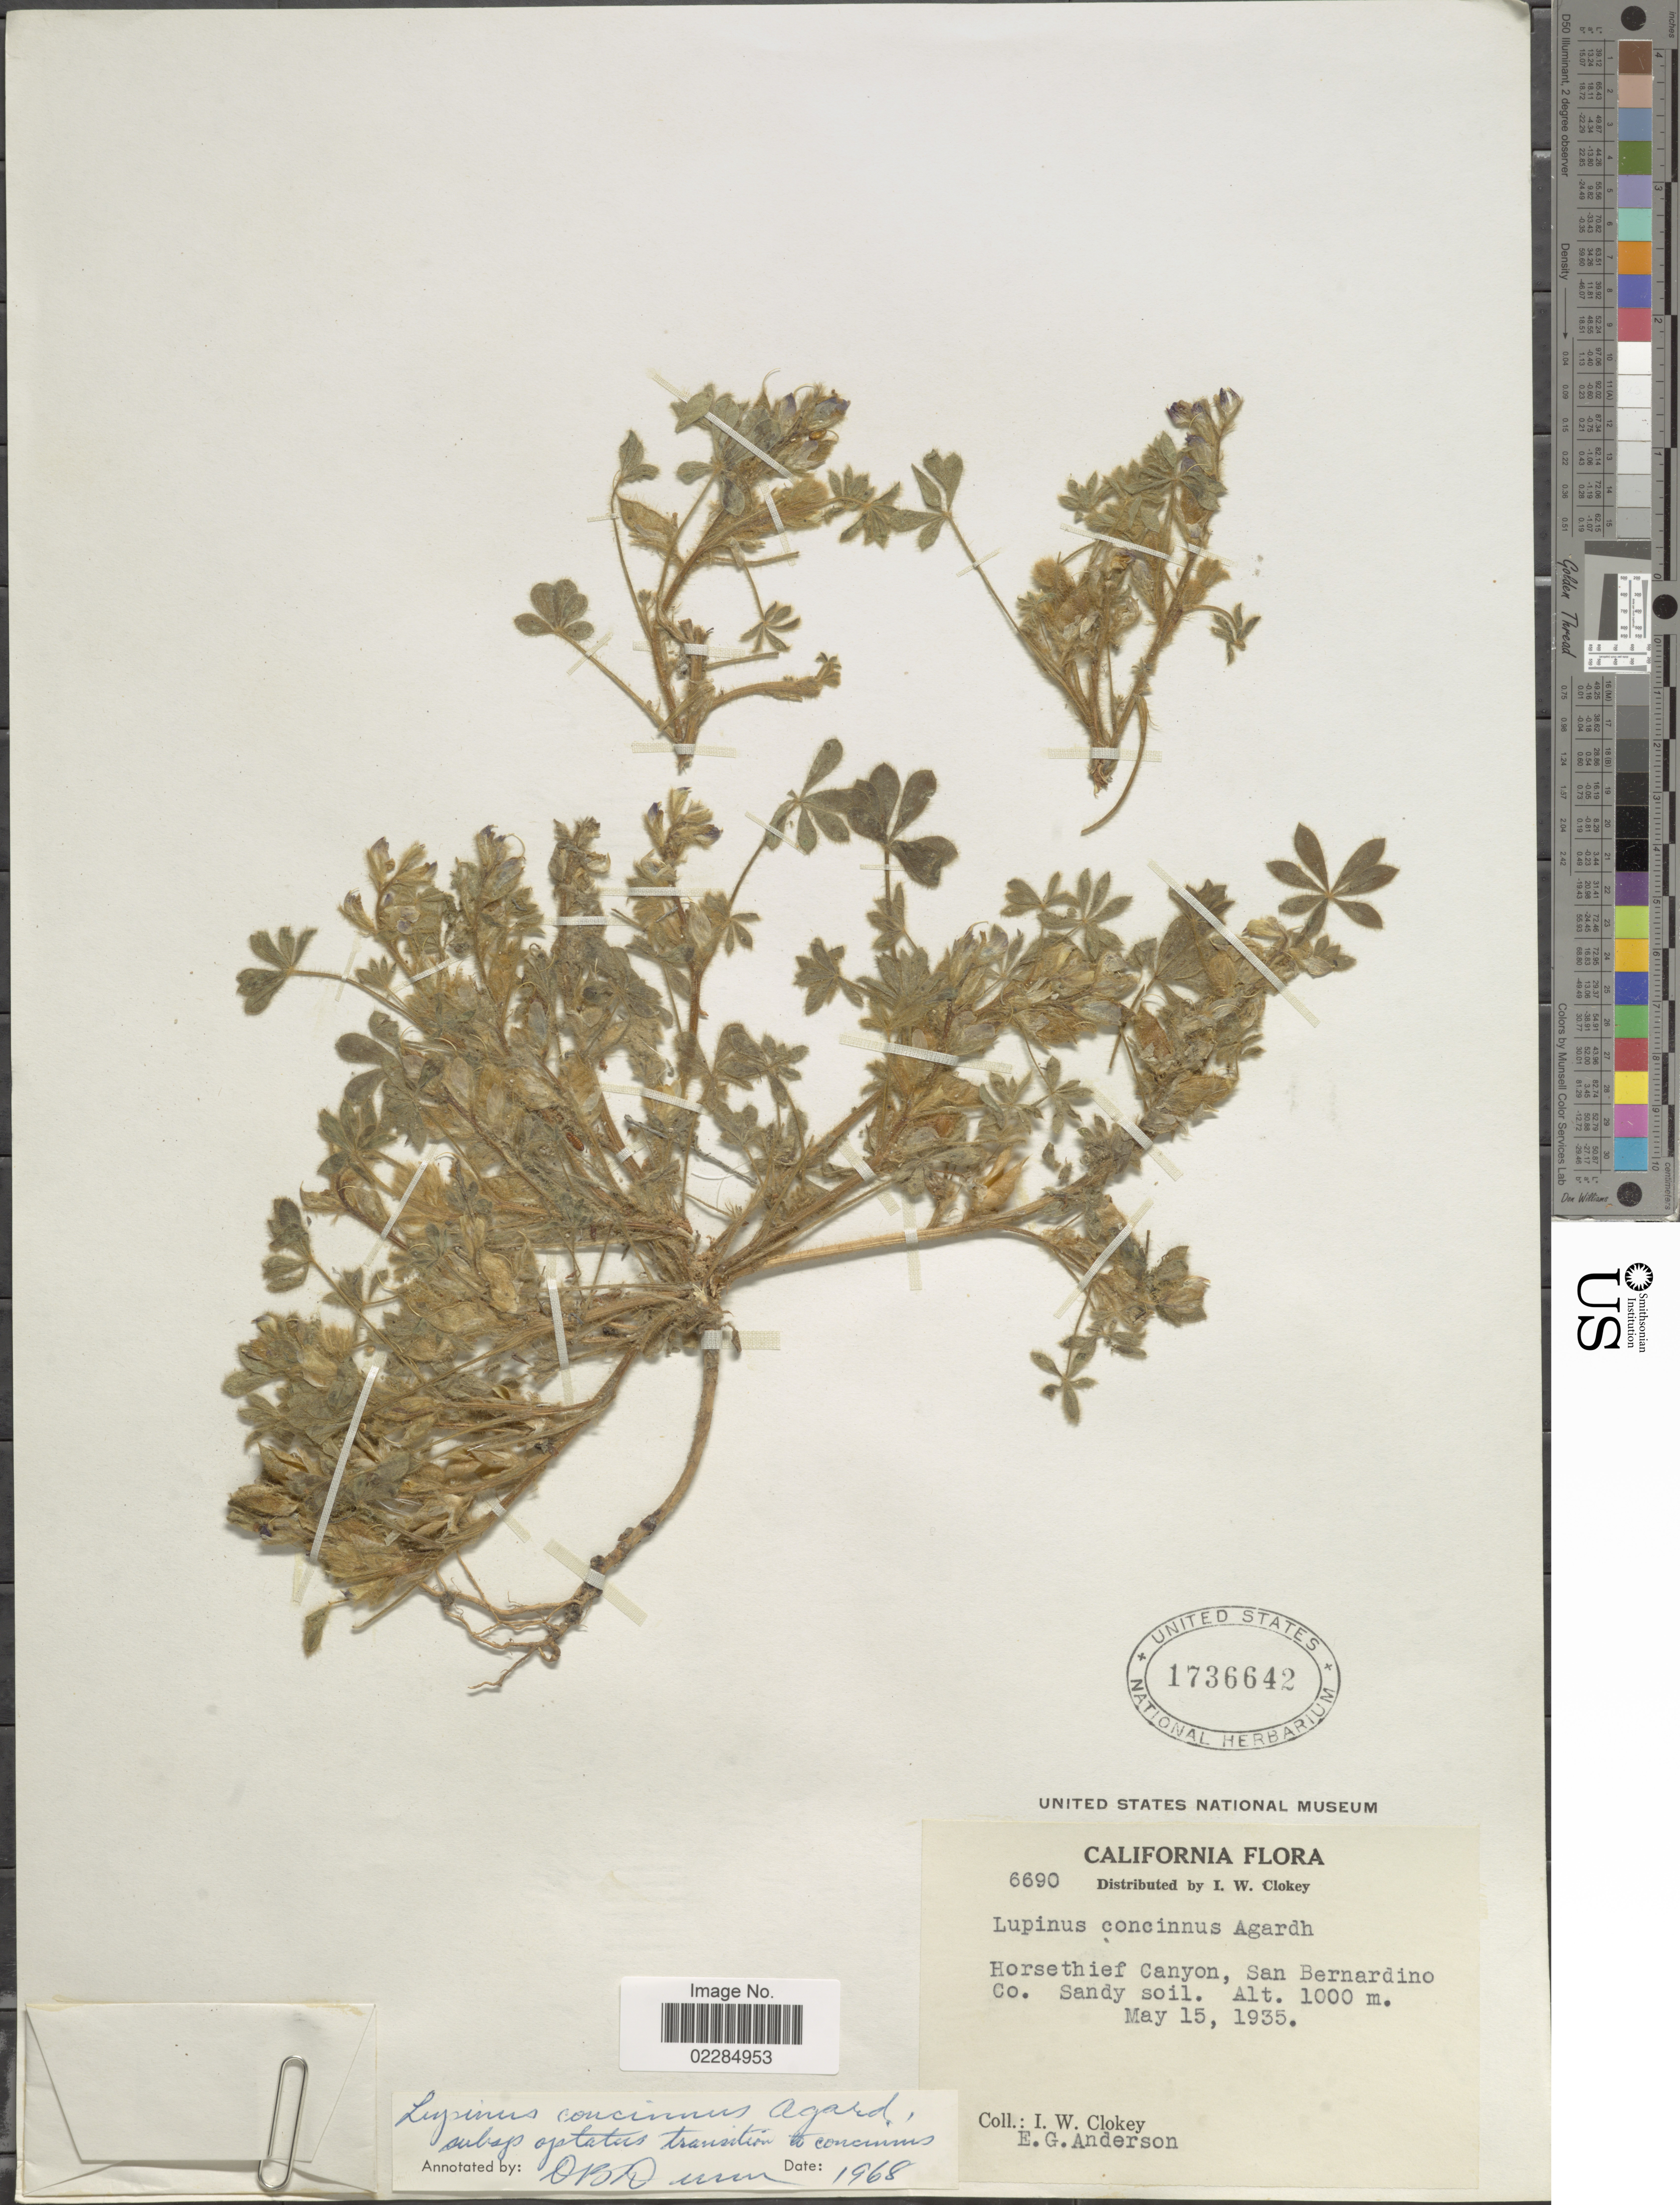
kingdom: Plantae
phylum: Tracheophyta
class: Magnoliopsida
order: Fabales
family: Fabaceae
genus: Lupinus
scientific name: Lupinus concinnus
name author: J. Agardh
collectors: I. W. Clokey & E. G. Anderson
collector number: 6690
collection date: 1935-05-15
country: United States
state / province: California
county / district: San Bernardino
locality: Horsethief Canyon, San Bernardino Co.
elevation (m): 1000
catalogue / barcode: US 1736642